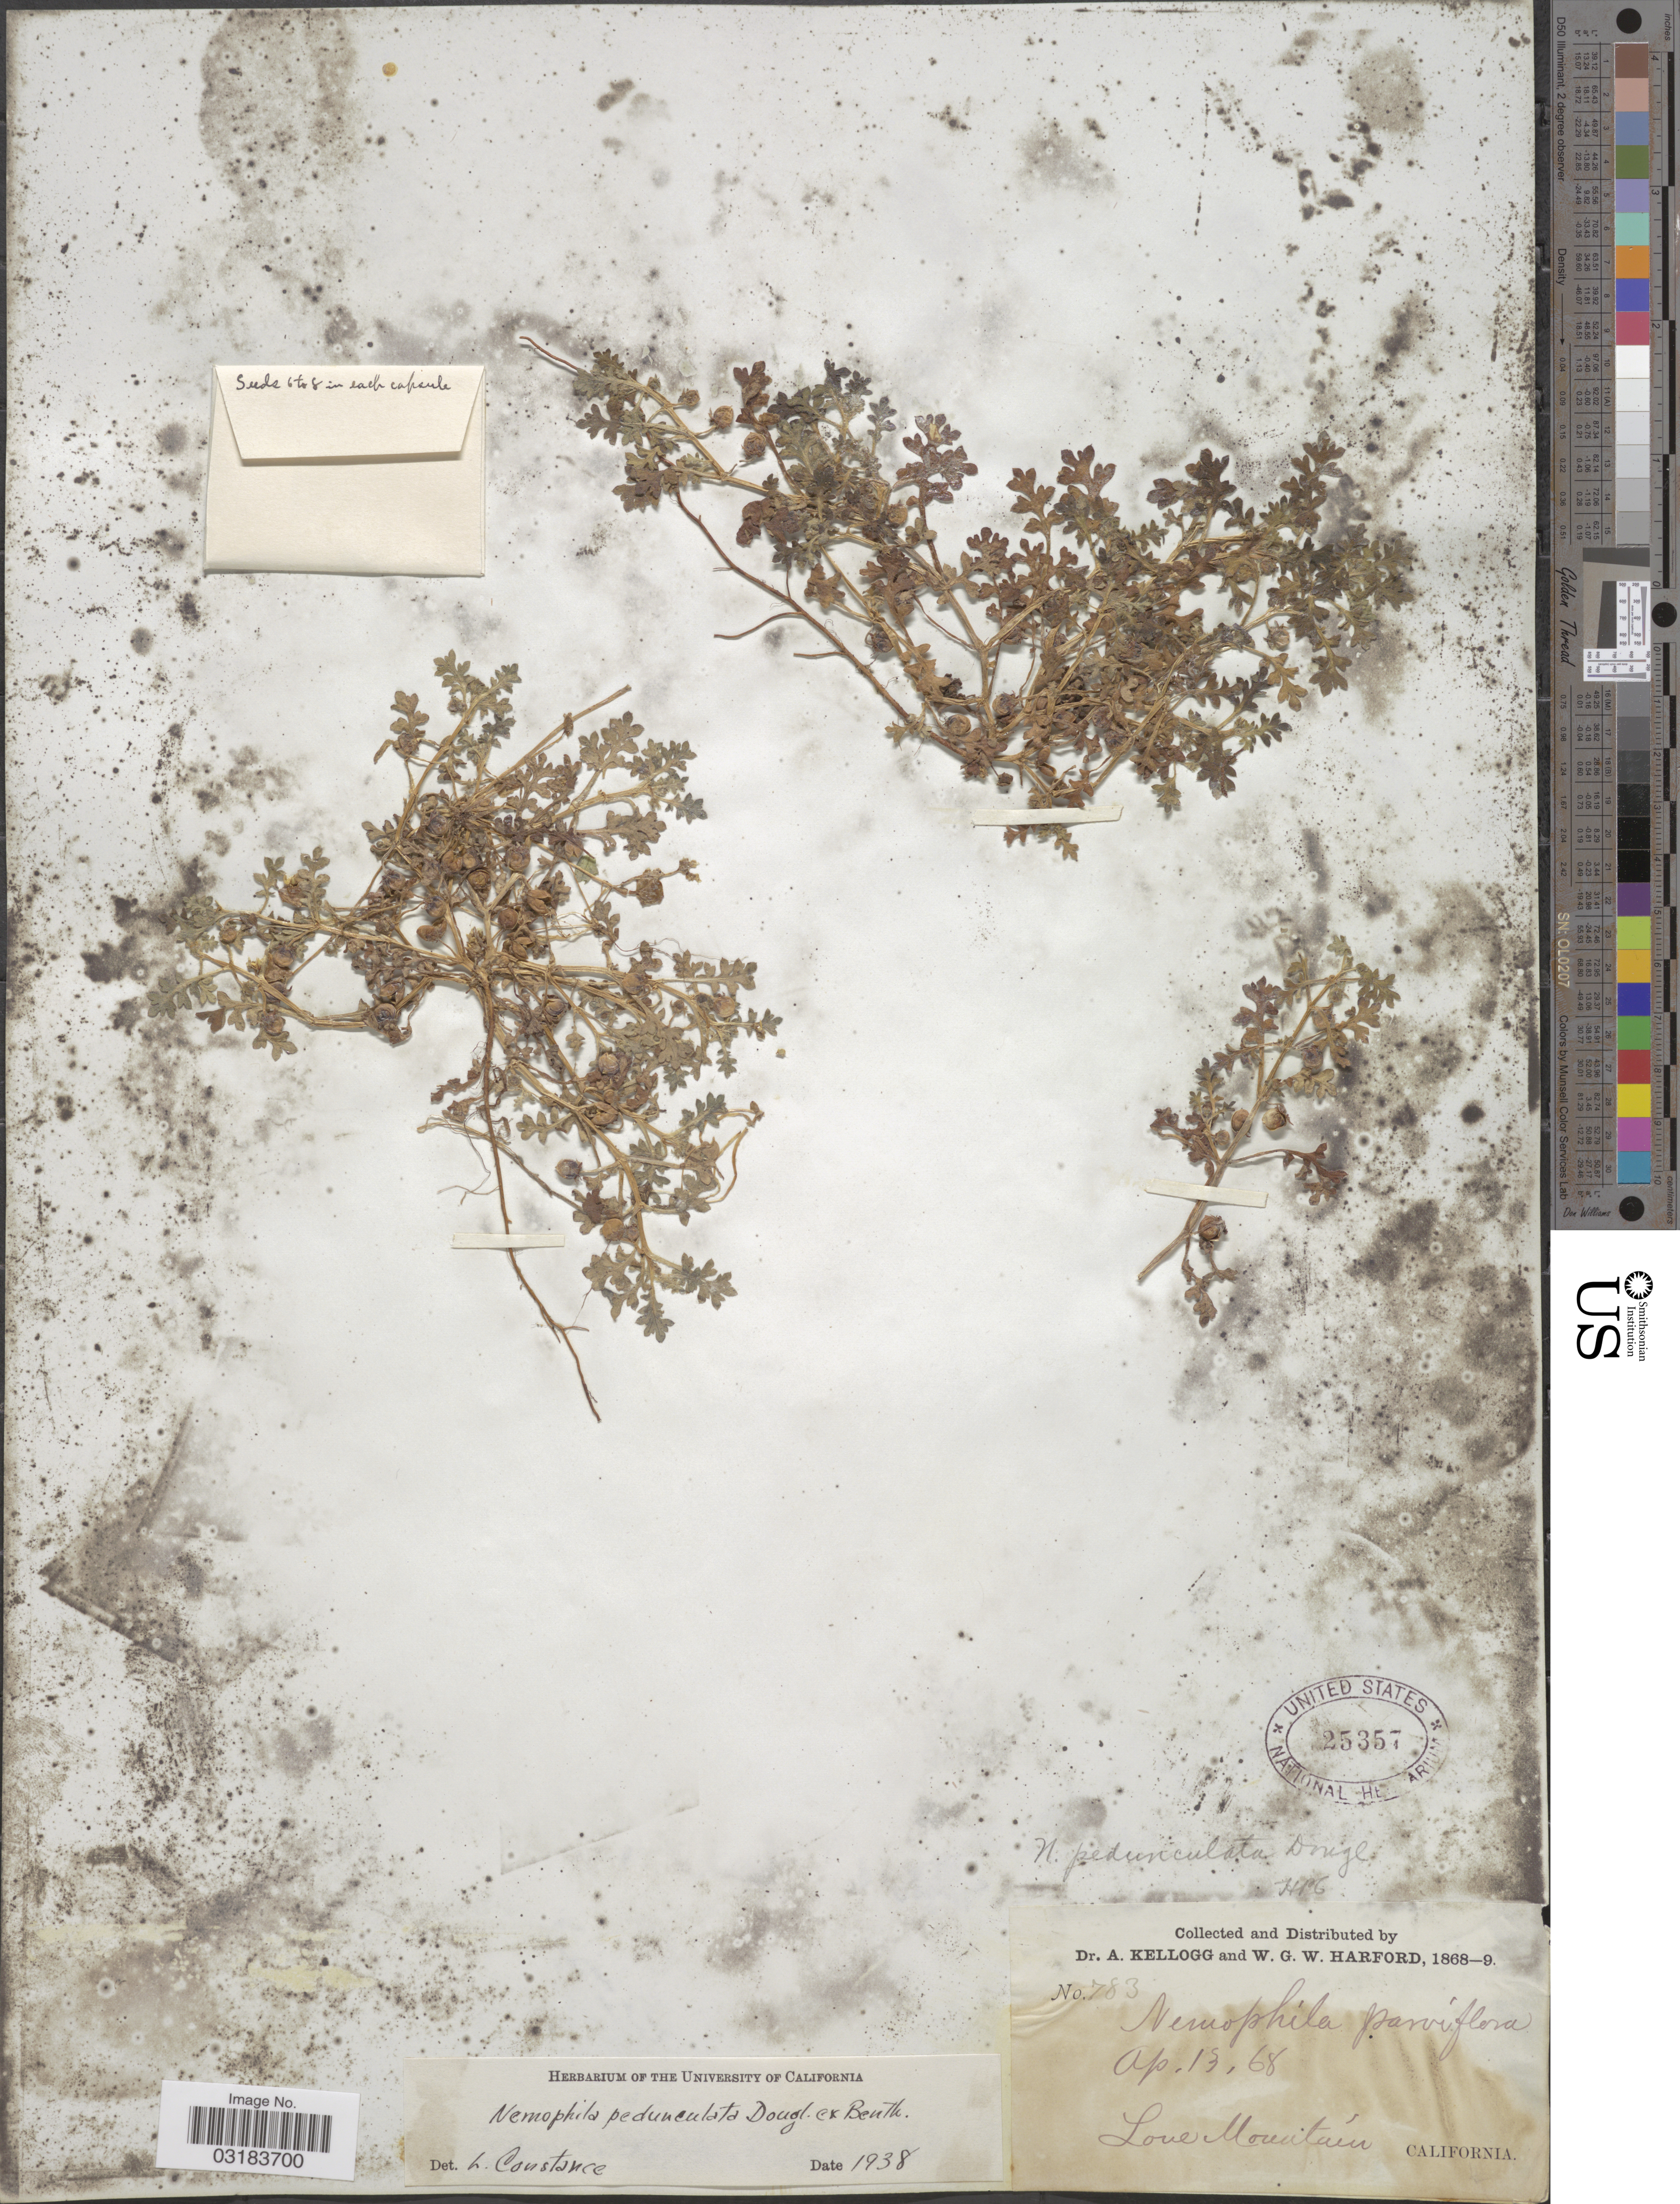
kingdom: Plantae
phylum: Tracheophyta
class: Magnoliopsida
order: Boraginales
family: Hydrophyllaceae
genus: Nemophila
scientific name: Nemophila pedunculata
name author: Douglas ex Benth.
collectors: A. Kellogg & W. G. W. Harford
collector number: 783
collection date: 1868-04-13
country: United States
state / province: California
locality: Love Mountain.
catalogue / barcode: US 25357